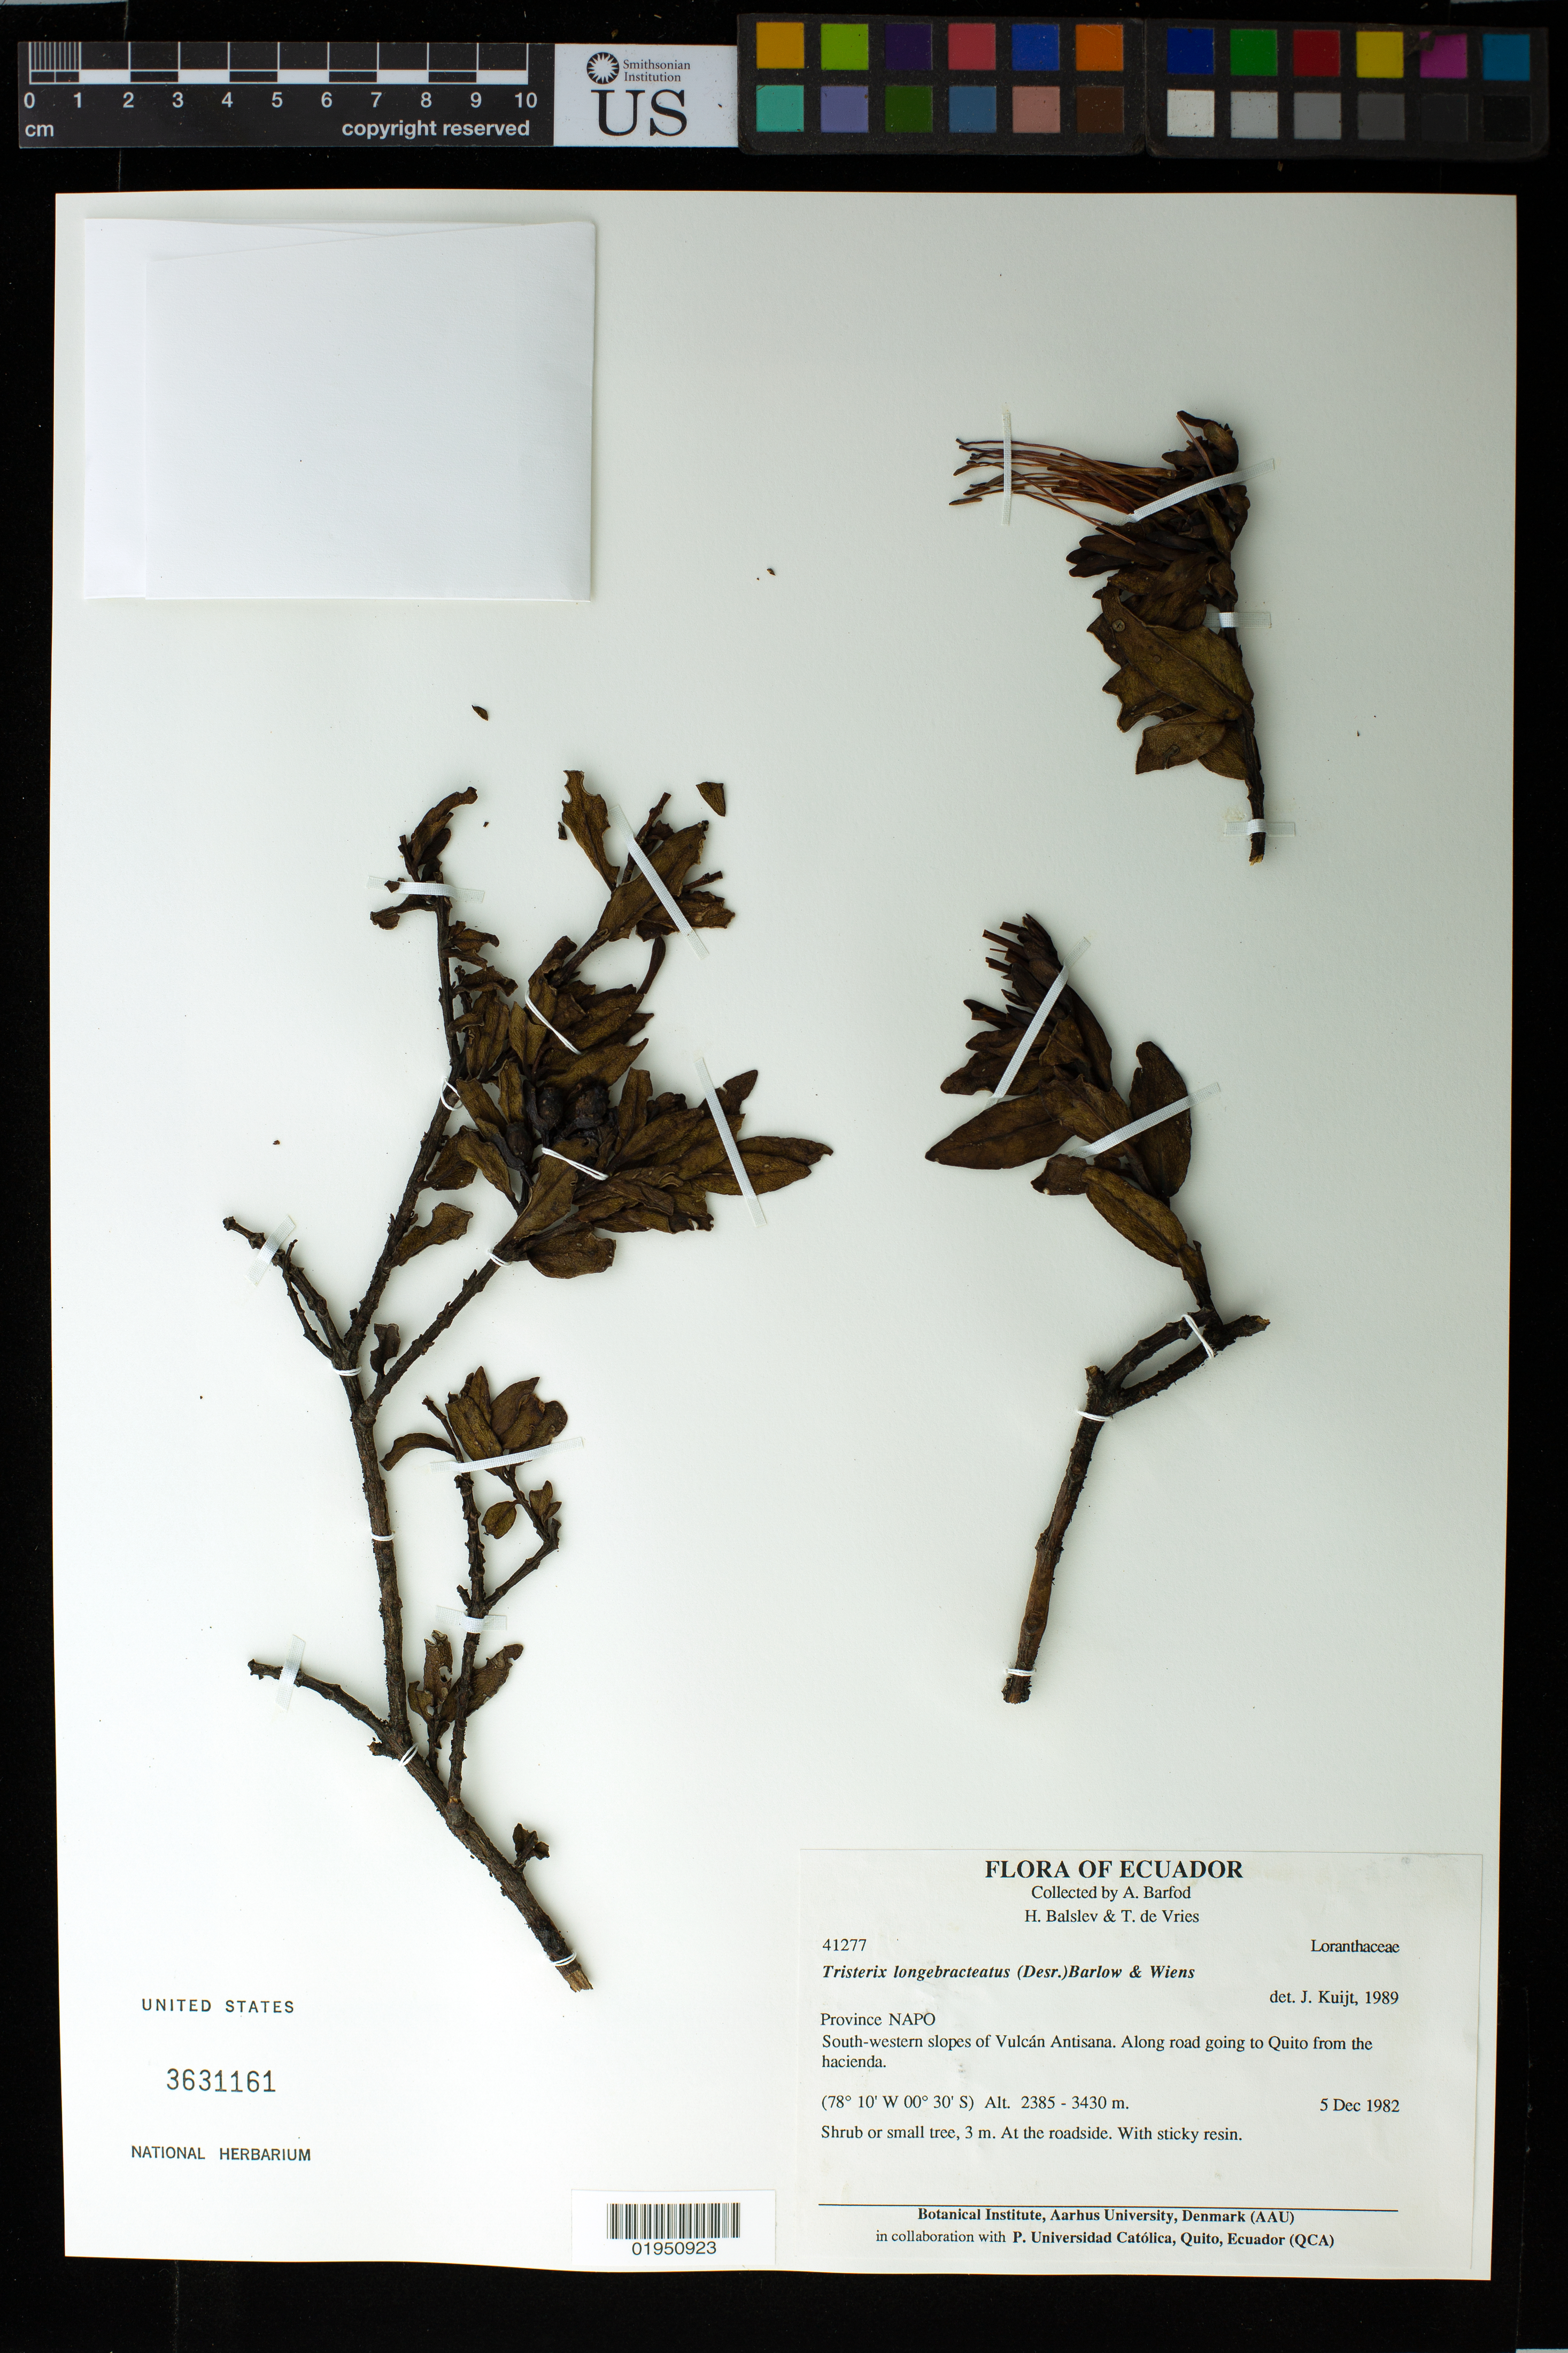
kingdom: Plantae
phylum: Tracheophyta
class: Magnoliopsida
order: Santalales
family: Loranthaceae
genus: Tristerix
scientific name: Tristerix longebracteatus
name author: (Desr.) Bart. & Wiens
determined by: Kuijt, Job, (CANADA)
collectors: A. S, Barfod, T. de Vries & H. Balslev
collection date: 1982-12-05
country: Ecuador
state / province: Napo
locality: South-western slopes of Vulcán Antisana. Along road going to Quito from the hacienda.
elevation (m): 2385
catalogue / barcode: US 3631161